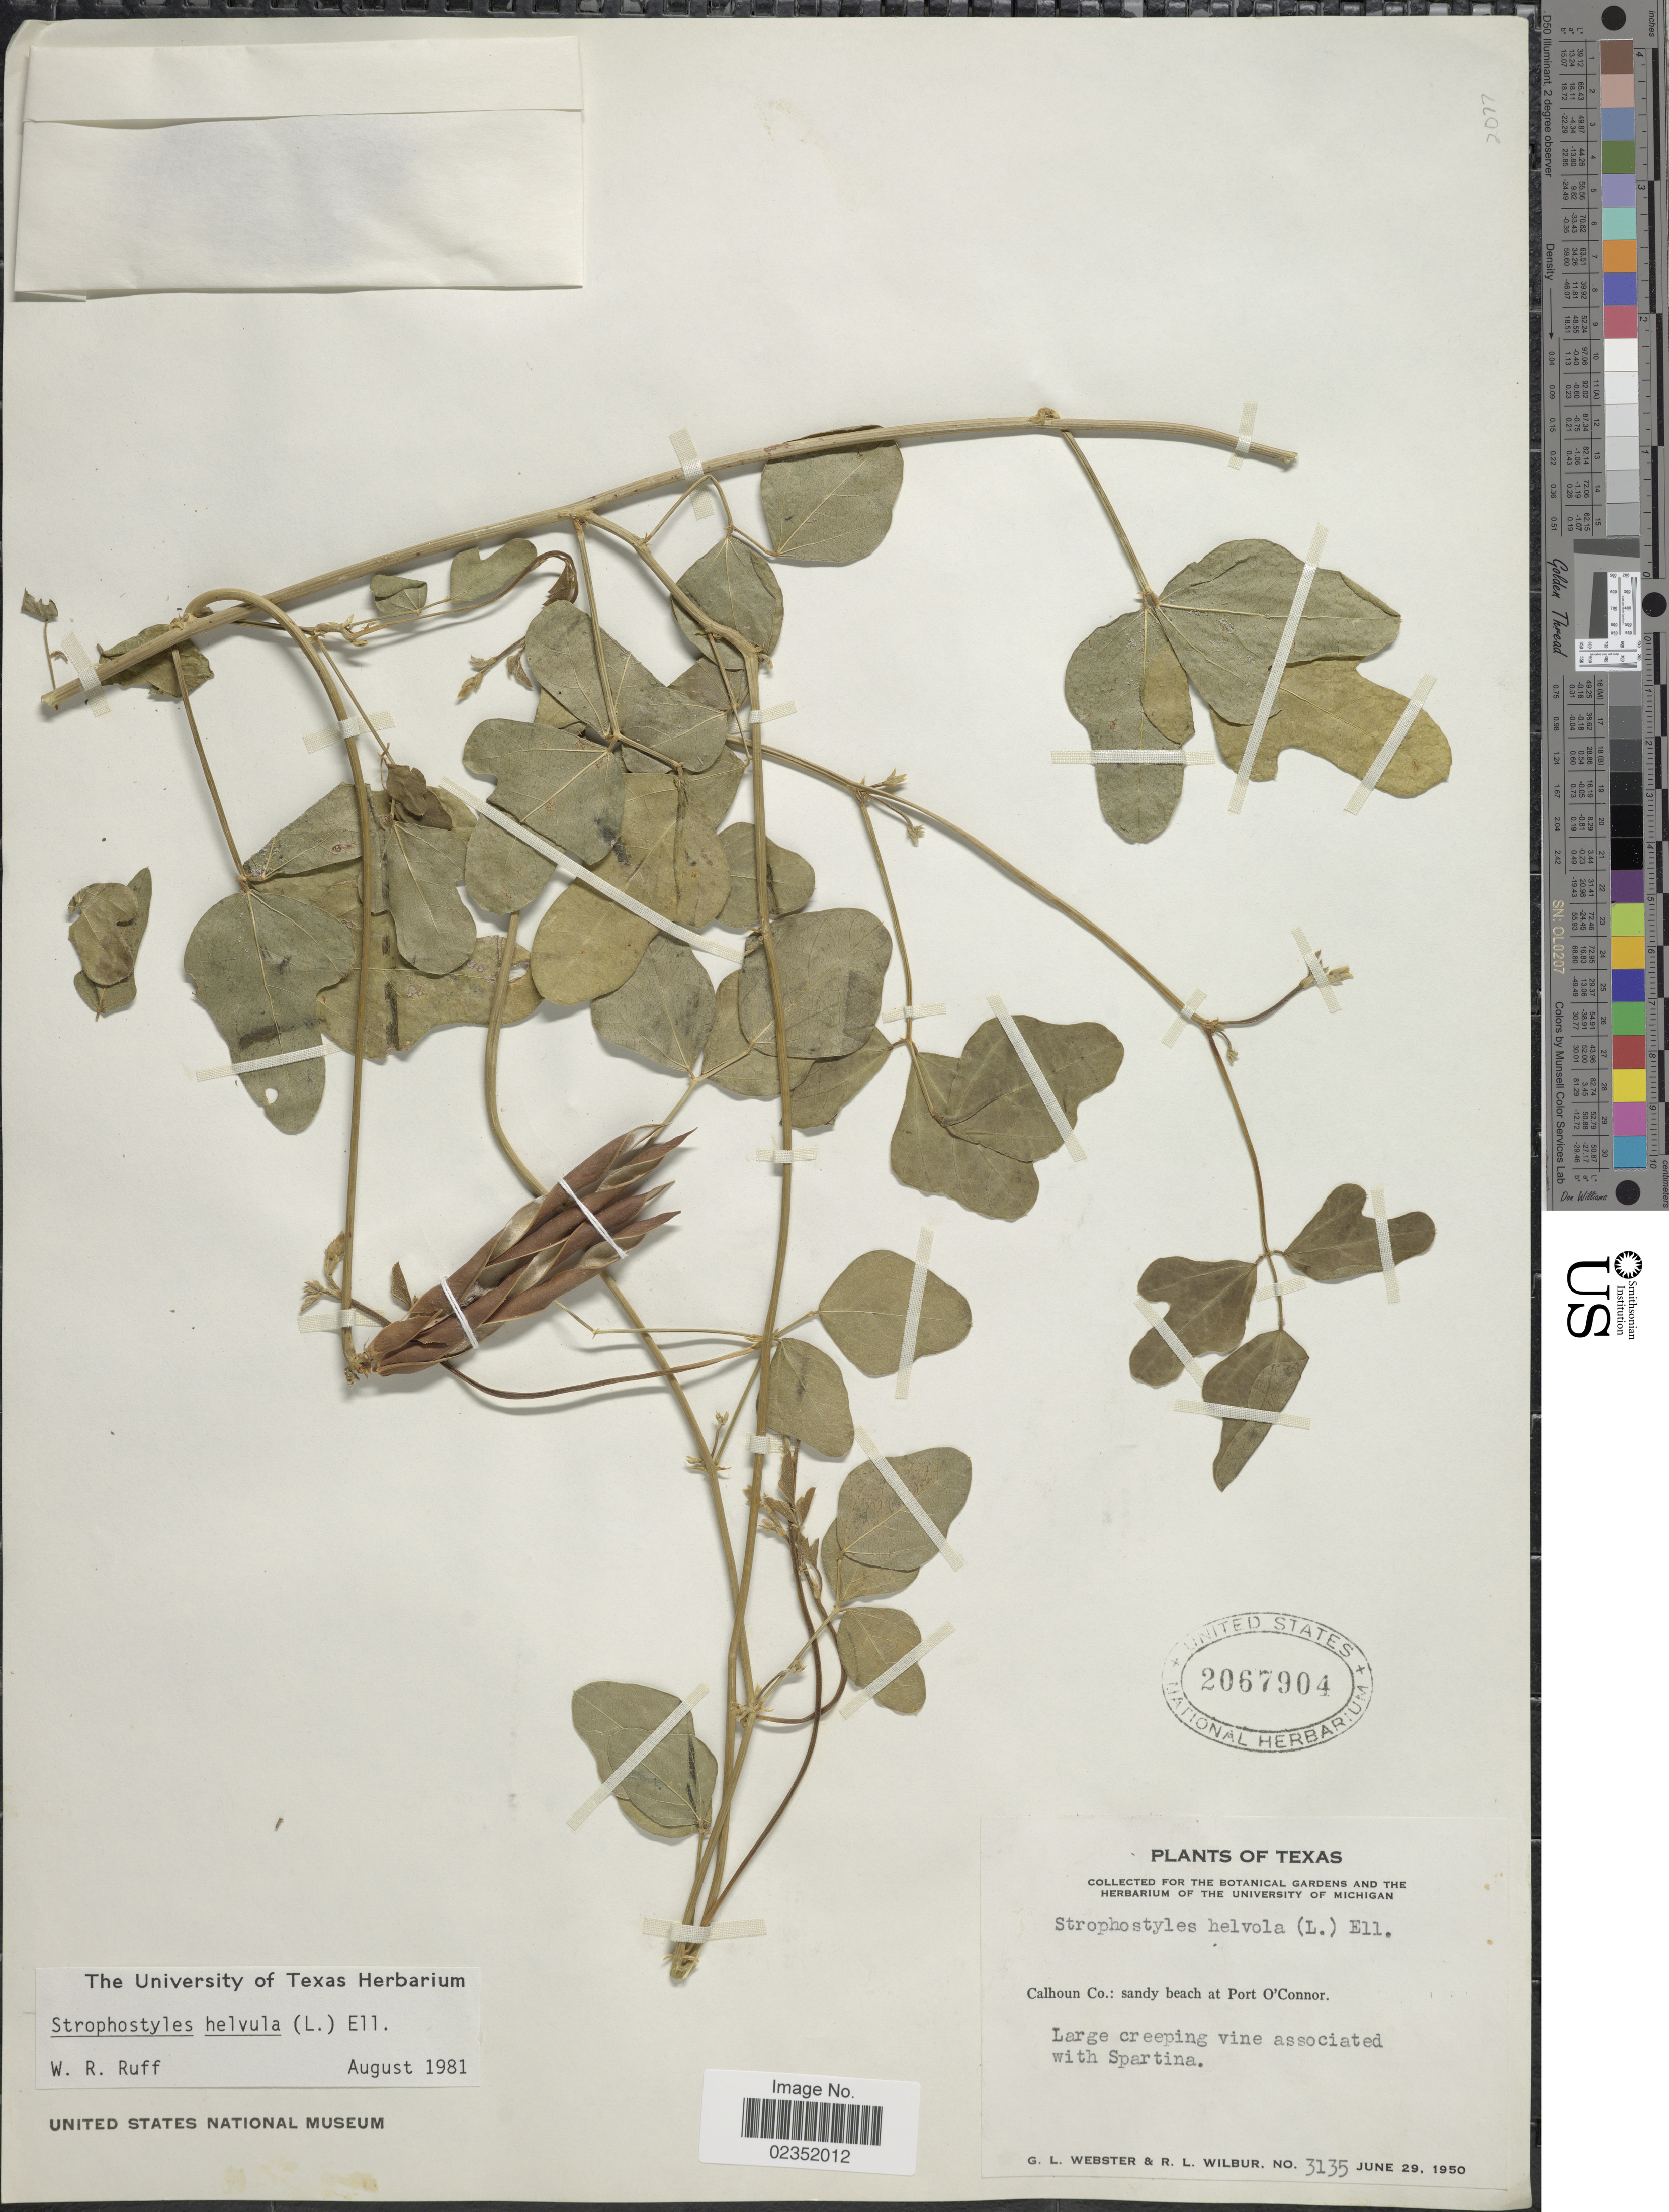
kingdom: Plantae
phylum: Tracheophyta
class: Magnoliopsida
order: Fabales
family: Fabaceae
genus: Strophostyles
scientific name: Strophostyles helvola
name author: (L.) Elliott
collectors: G. L. Webster & R. L. Wilbur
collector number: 3135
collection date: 1950-06-29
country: United States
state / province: Texas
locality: Calhoun Co.: sandy beach at Port O'Connor.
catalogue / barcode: US 2067904